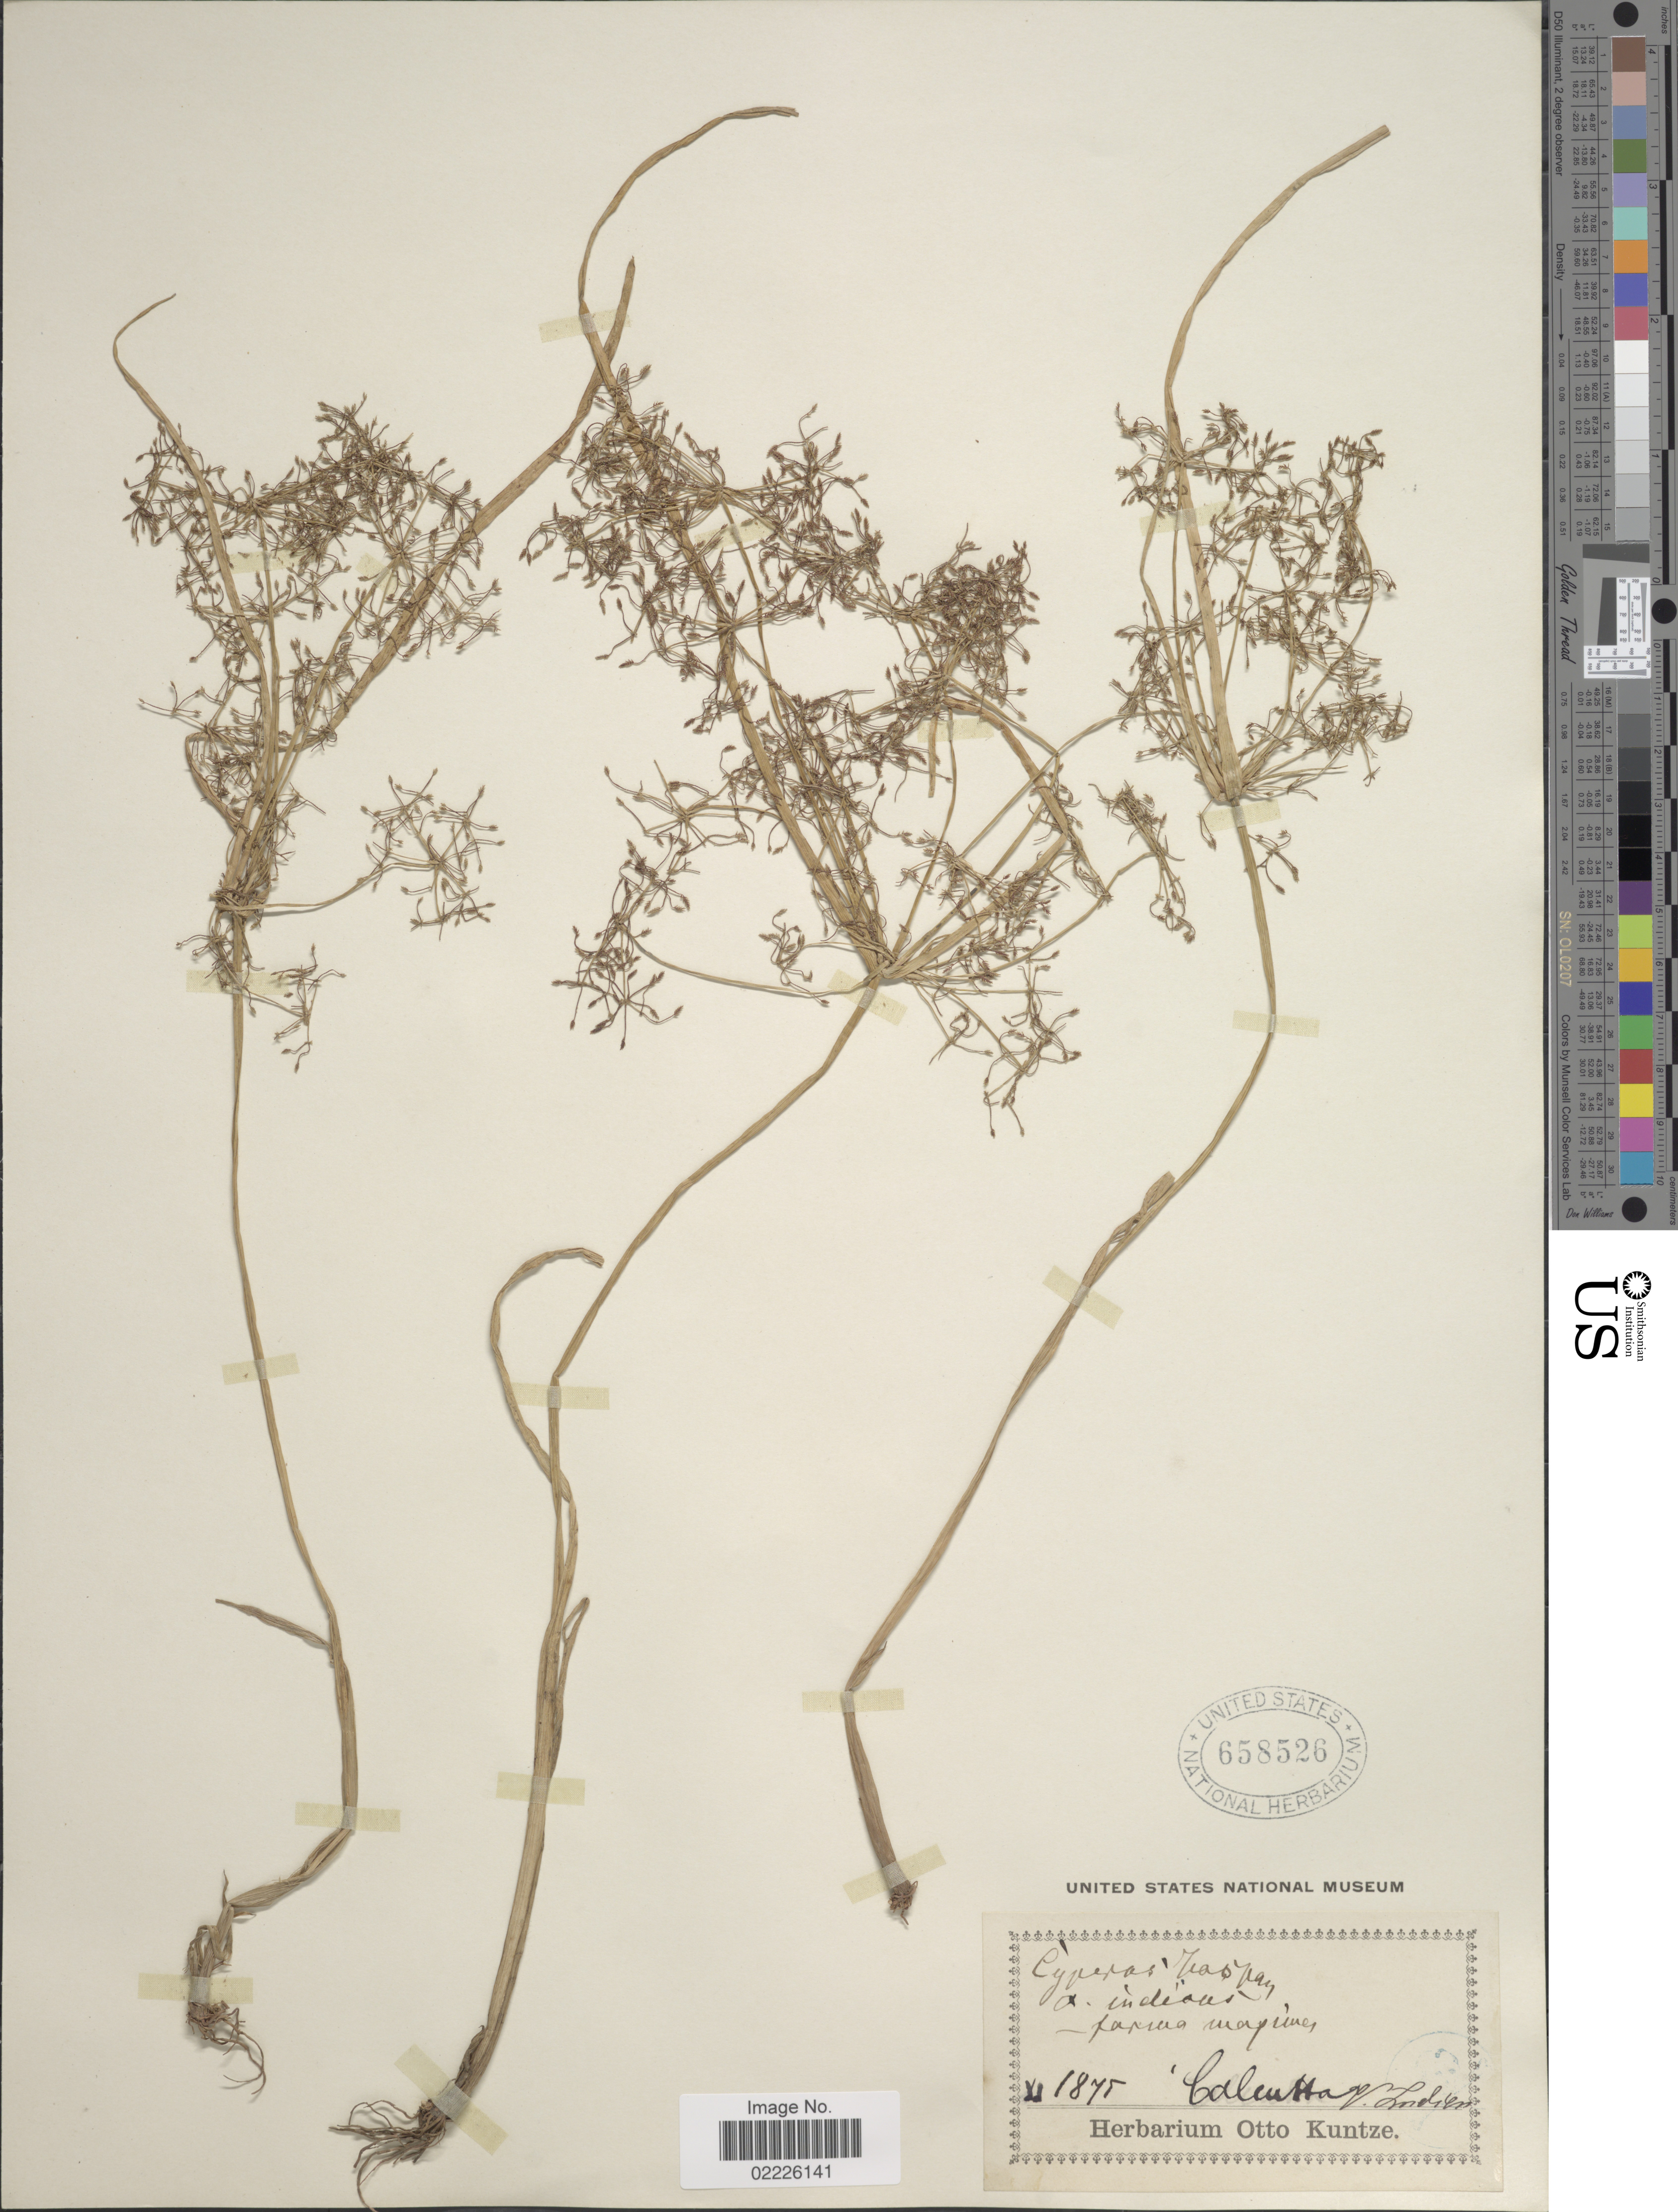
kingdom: Plantae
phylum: Tracheophyta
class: Liliopsida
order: Poales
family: Cyperaceae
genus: Cyperus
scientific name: Cyperus tenuispica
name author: Steud.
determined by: Strong, Mark T., (BOT), Smithsonian Institution - National Museum of Natural History (UNITED STATES)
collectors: ex herb. Otto Kuntze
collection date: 1875-11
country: India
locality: Calcutta, Indien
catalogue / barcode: US 658526